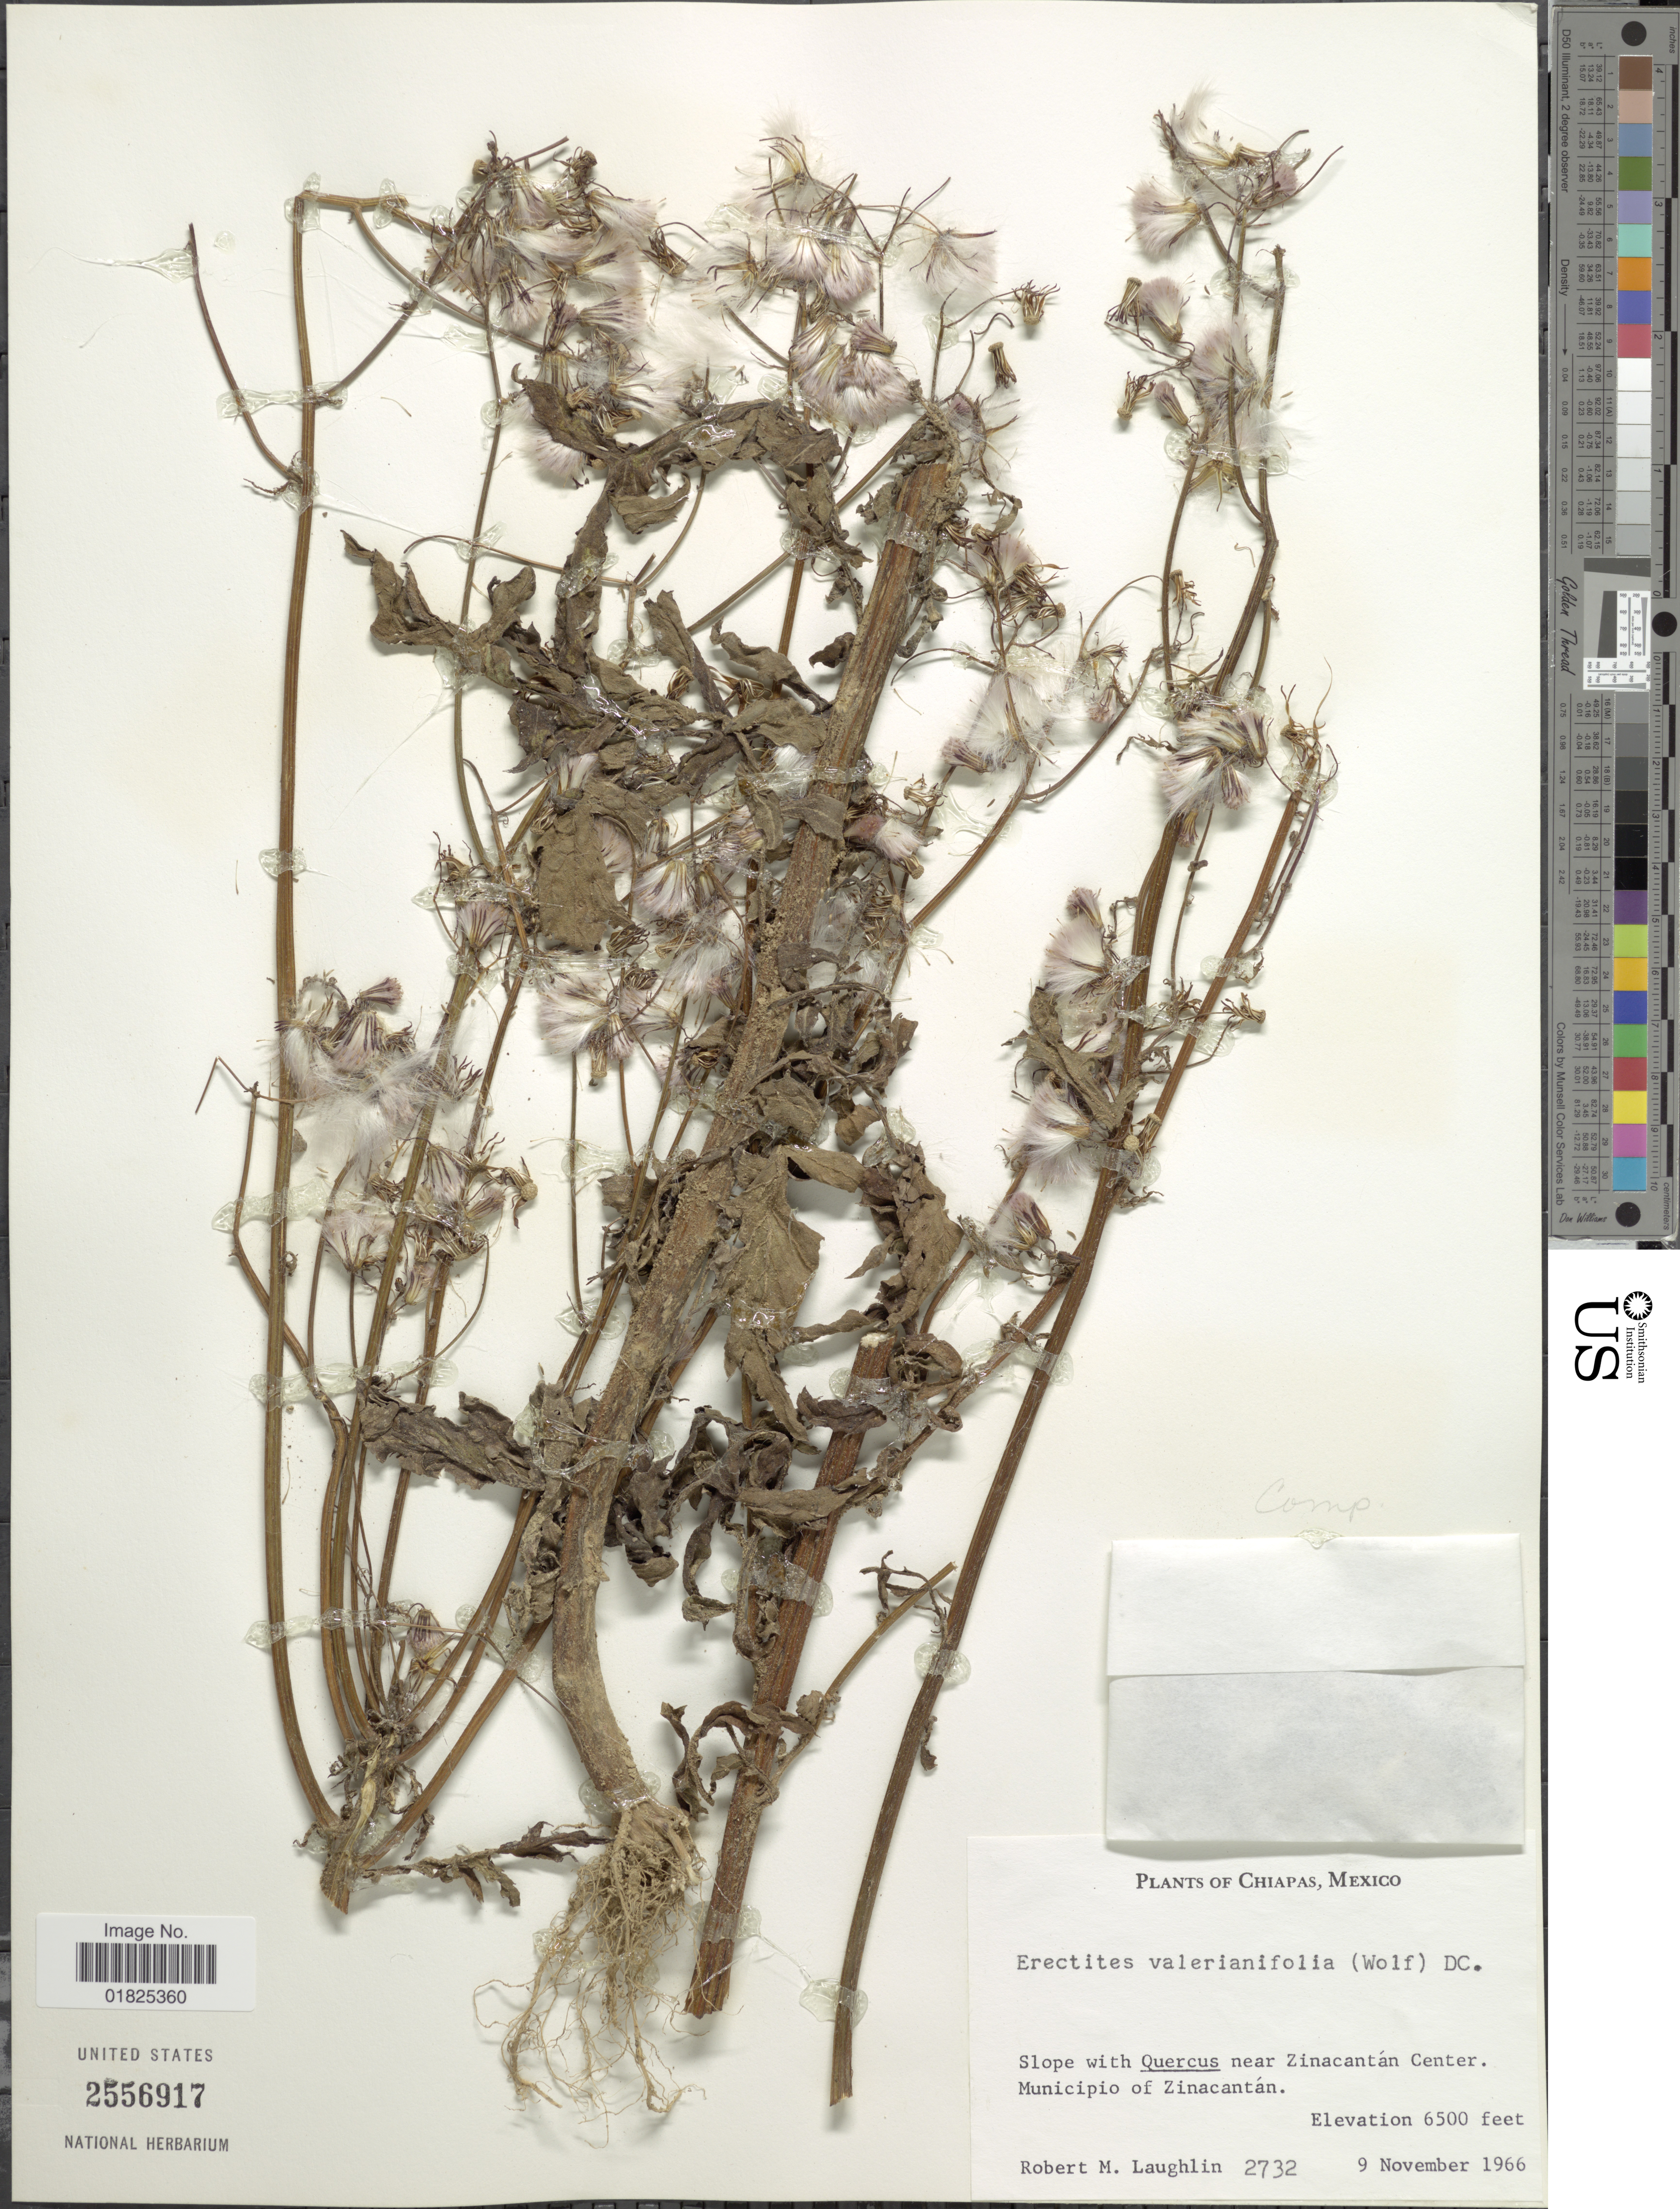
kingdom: Plantae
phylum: Tracheophyta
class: Magnoliopsida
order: Asterales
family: Asteraceae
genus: Erechtites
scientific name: Erechtites valerianifolius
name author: (Link ex Spreng.) DC.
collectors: R. M. Laughlin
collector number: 2732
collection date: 1966-11-09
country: Mexico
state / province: Chiapas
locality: Near Zinacantan Center. Municipio of Zinacantan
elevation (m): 1981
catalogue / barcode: US 2556917